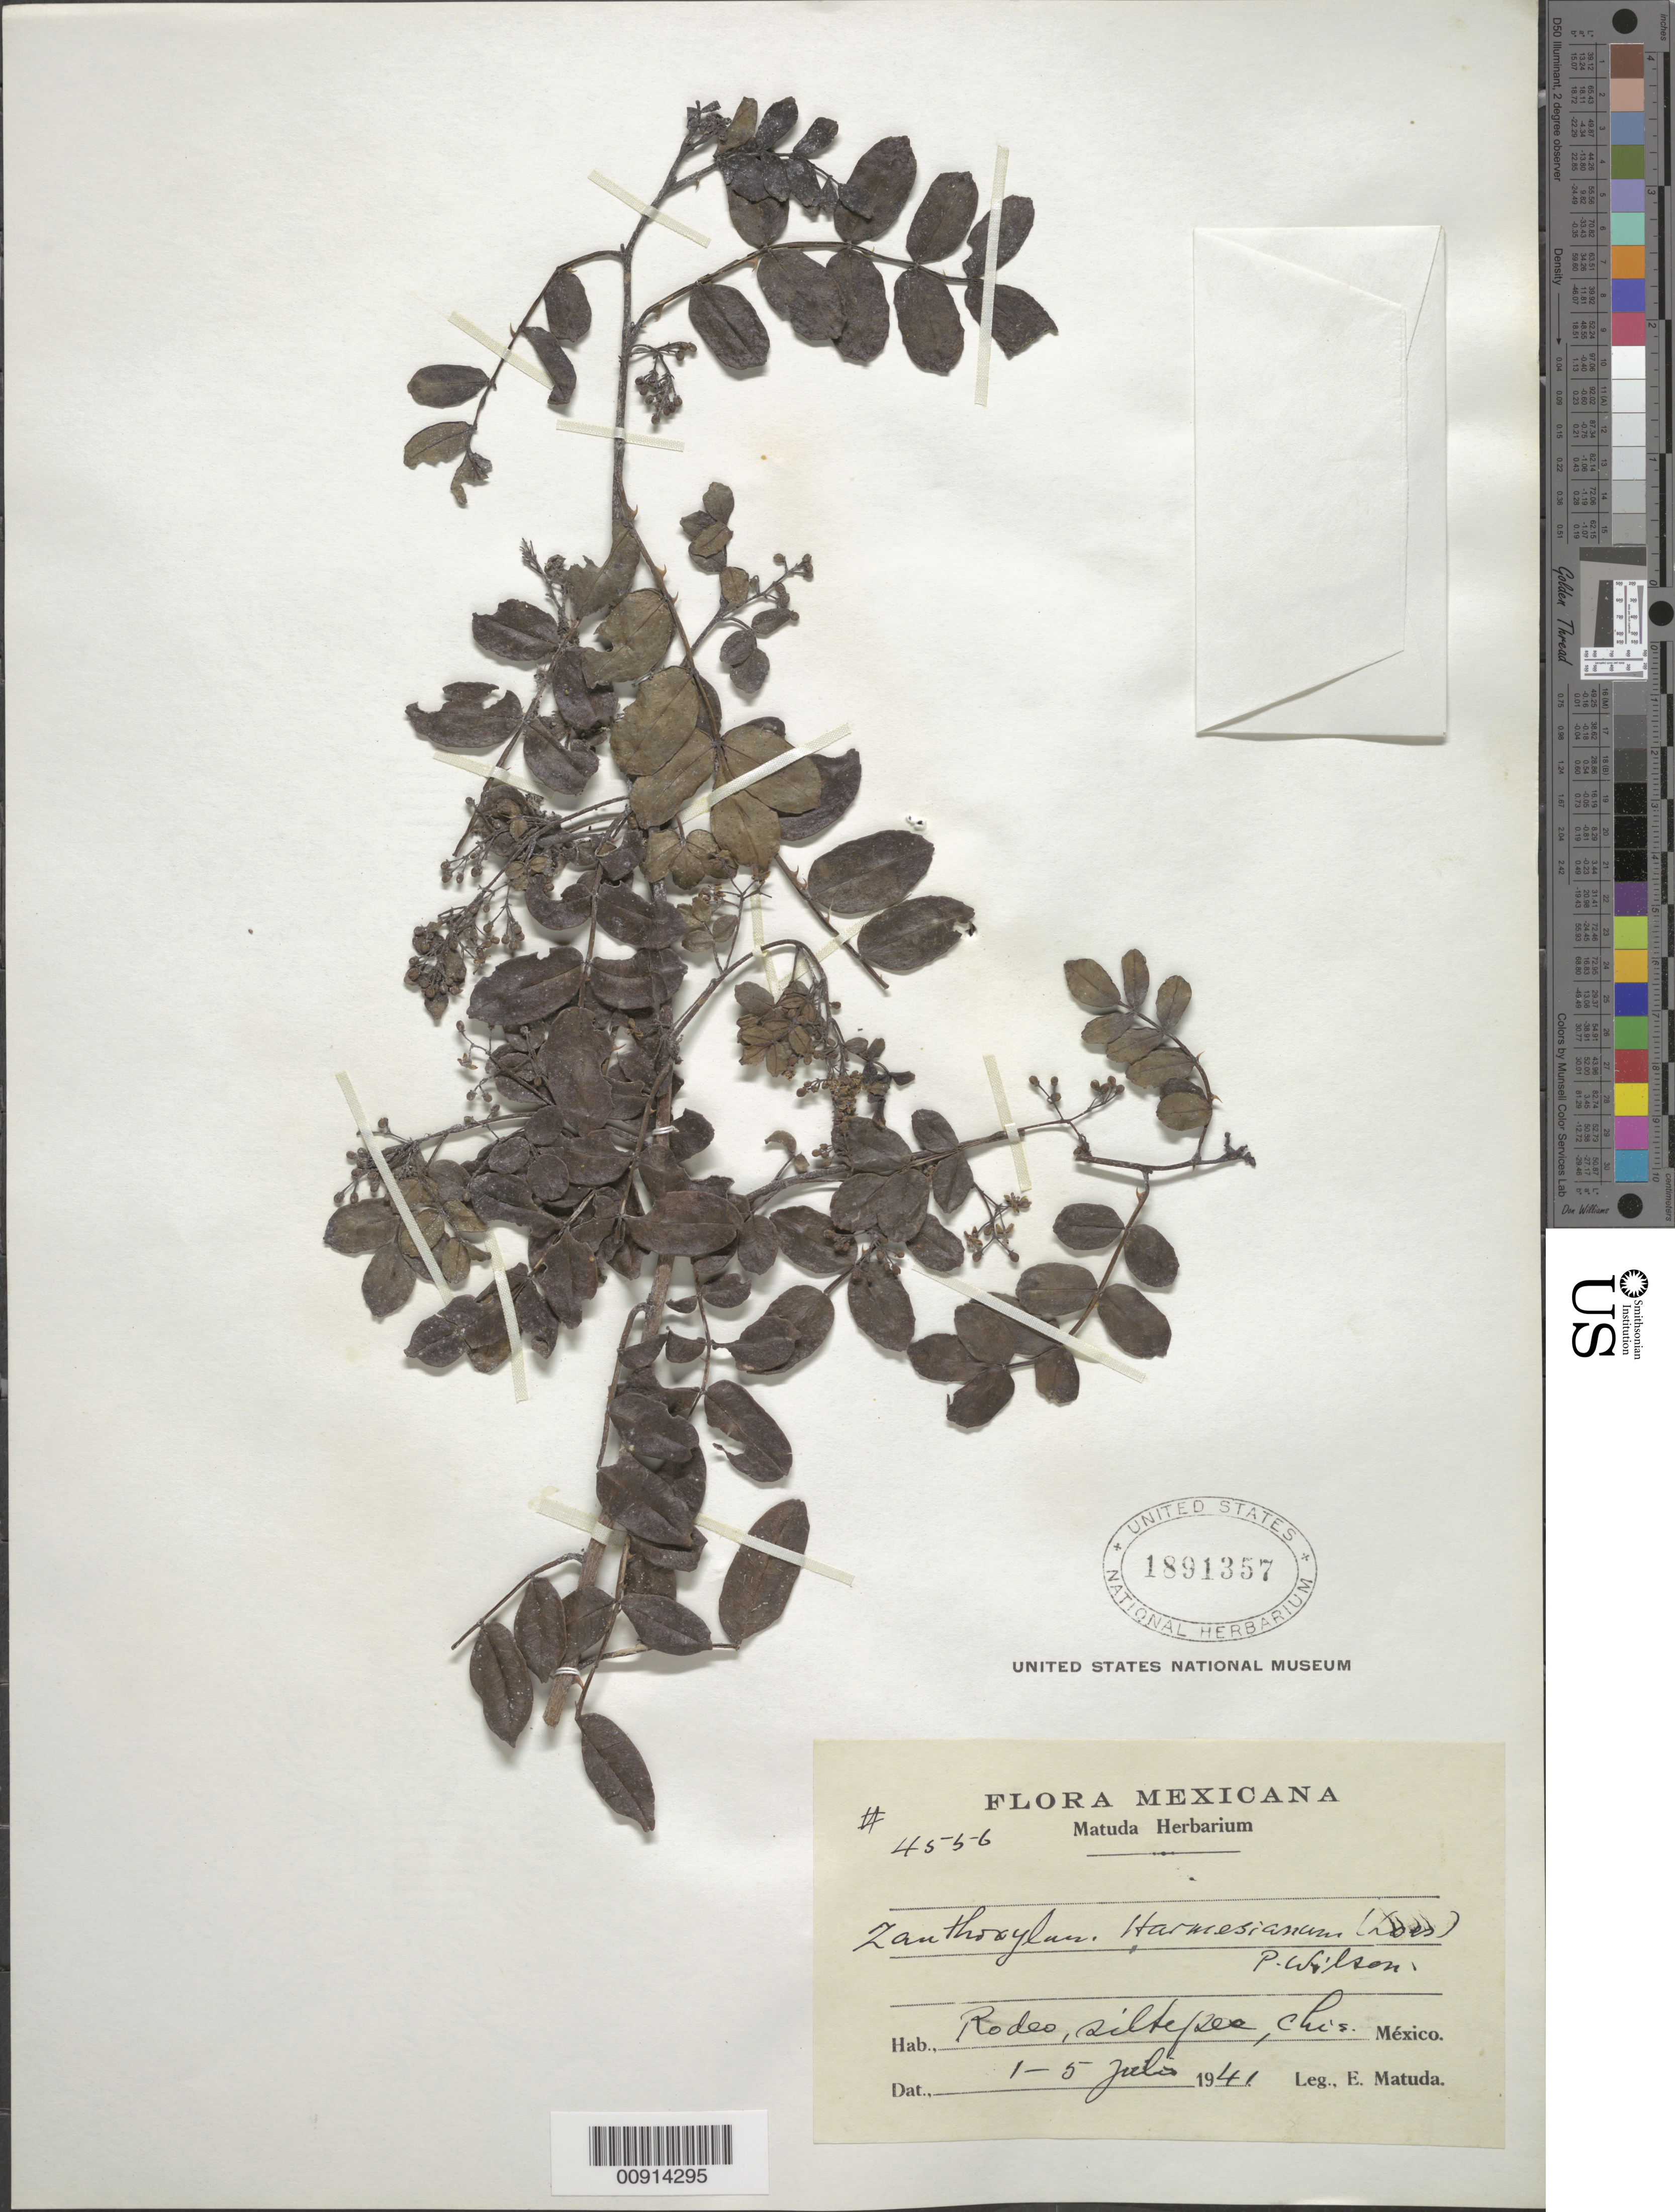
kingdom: Plantae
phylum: Tracheophyta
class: Magnoliopsida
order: Sapindales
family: Rutaceae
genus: Zanthoxylum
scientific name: Zanthoxylum harmsianum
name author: (Loes.) P. Wilson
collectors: E. Matuda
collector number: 4556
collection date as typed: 01 Jul 1941 to 05 Jul 1941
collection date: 1941-07-01/1941-07-05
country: Mexico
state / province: Chiapas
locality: Rodeo, Siltepec, Chiapas.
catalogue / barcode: US 1891357